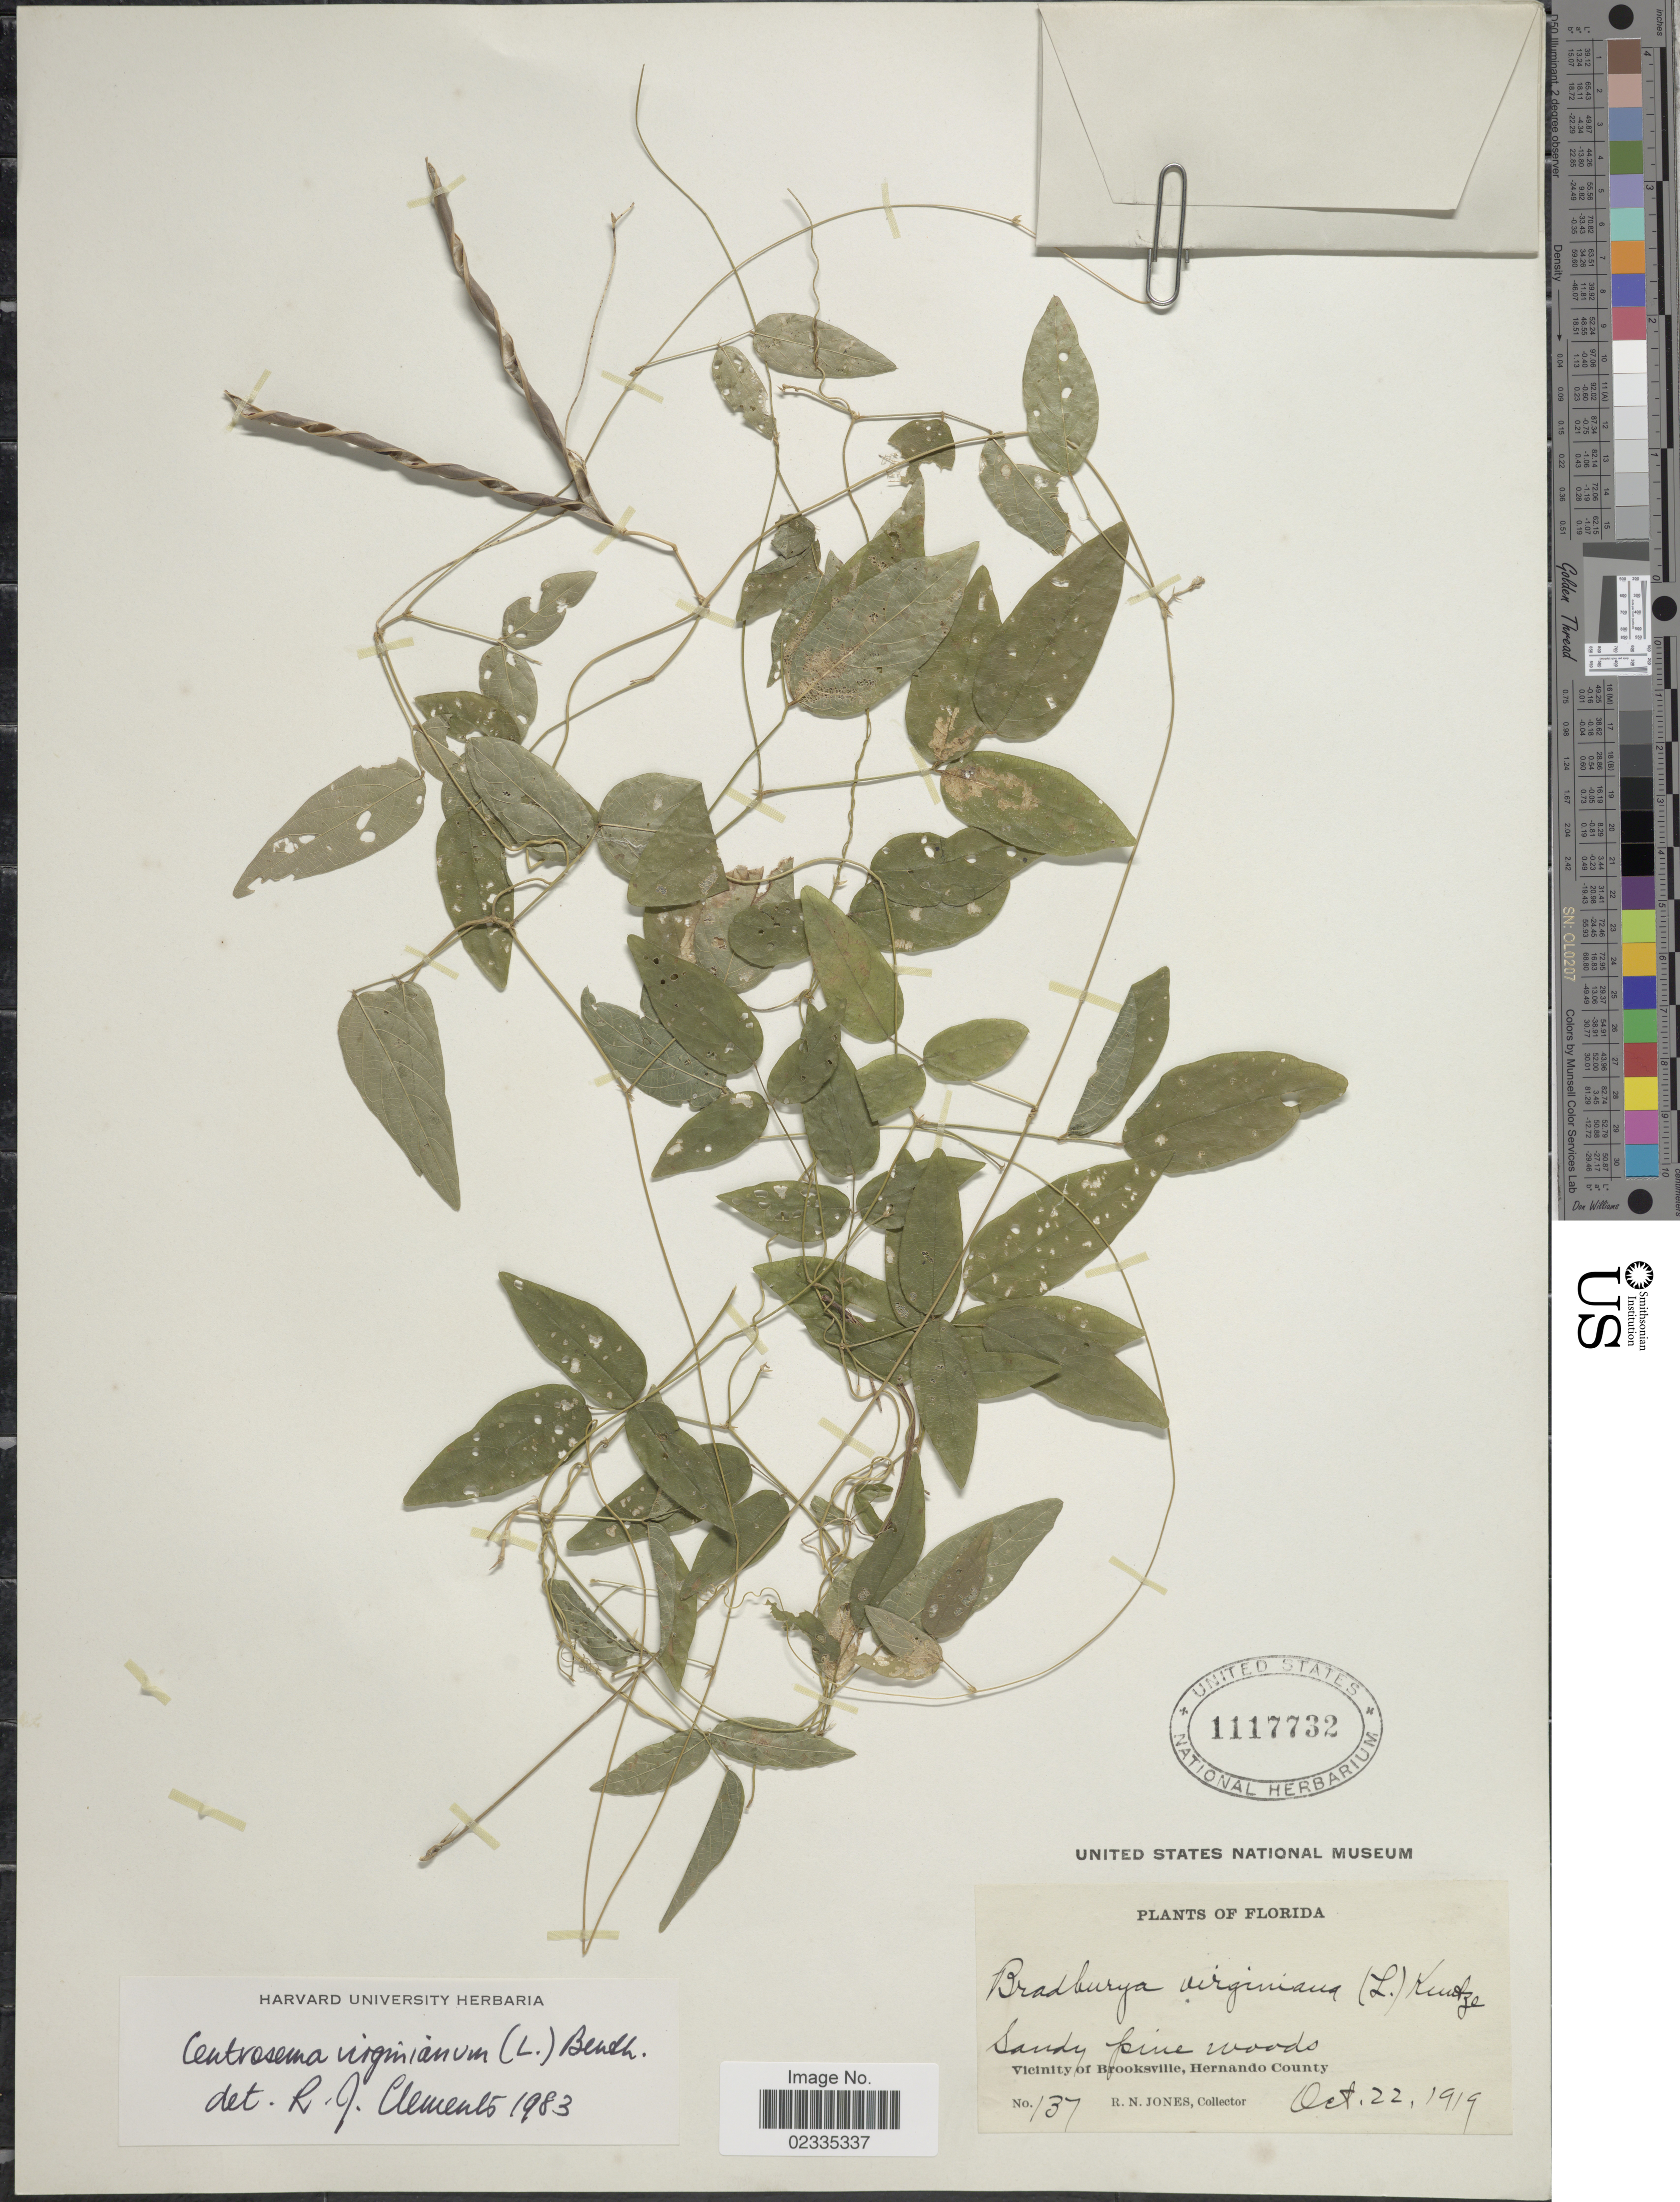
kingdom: Plantae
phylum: Tracheophyta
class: Magnoliopsida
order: Fabales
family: Fabaceae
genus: Centrosema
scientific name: Centrosema virginianum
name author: (L.) Benth.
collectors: R. N. Jones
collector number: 137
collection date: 1919-10-22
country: United States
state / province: Florida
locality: Sandy pine woods, Vicinity of Brooksville, Hernando County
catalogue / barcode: US 1117732